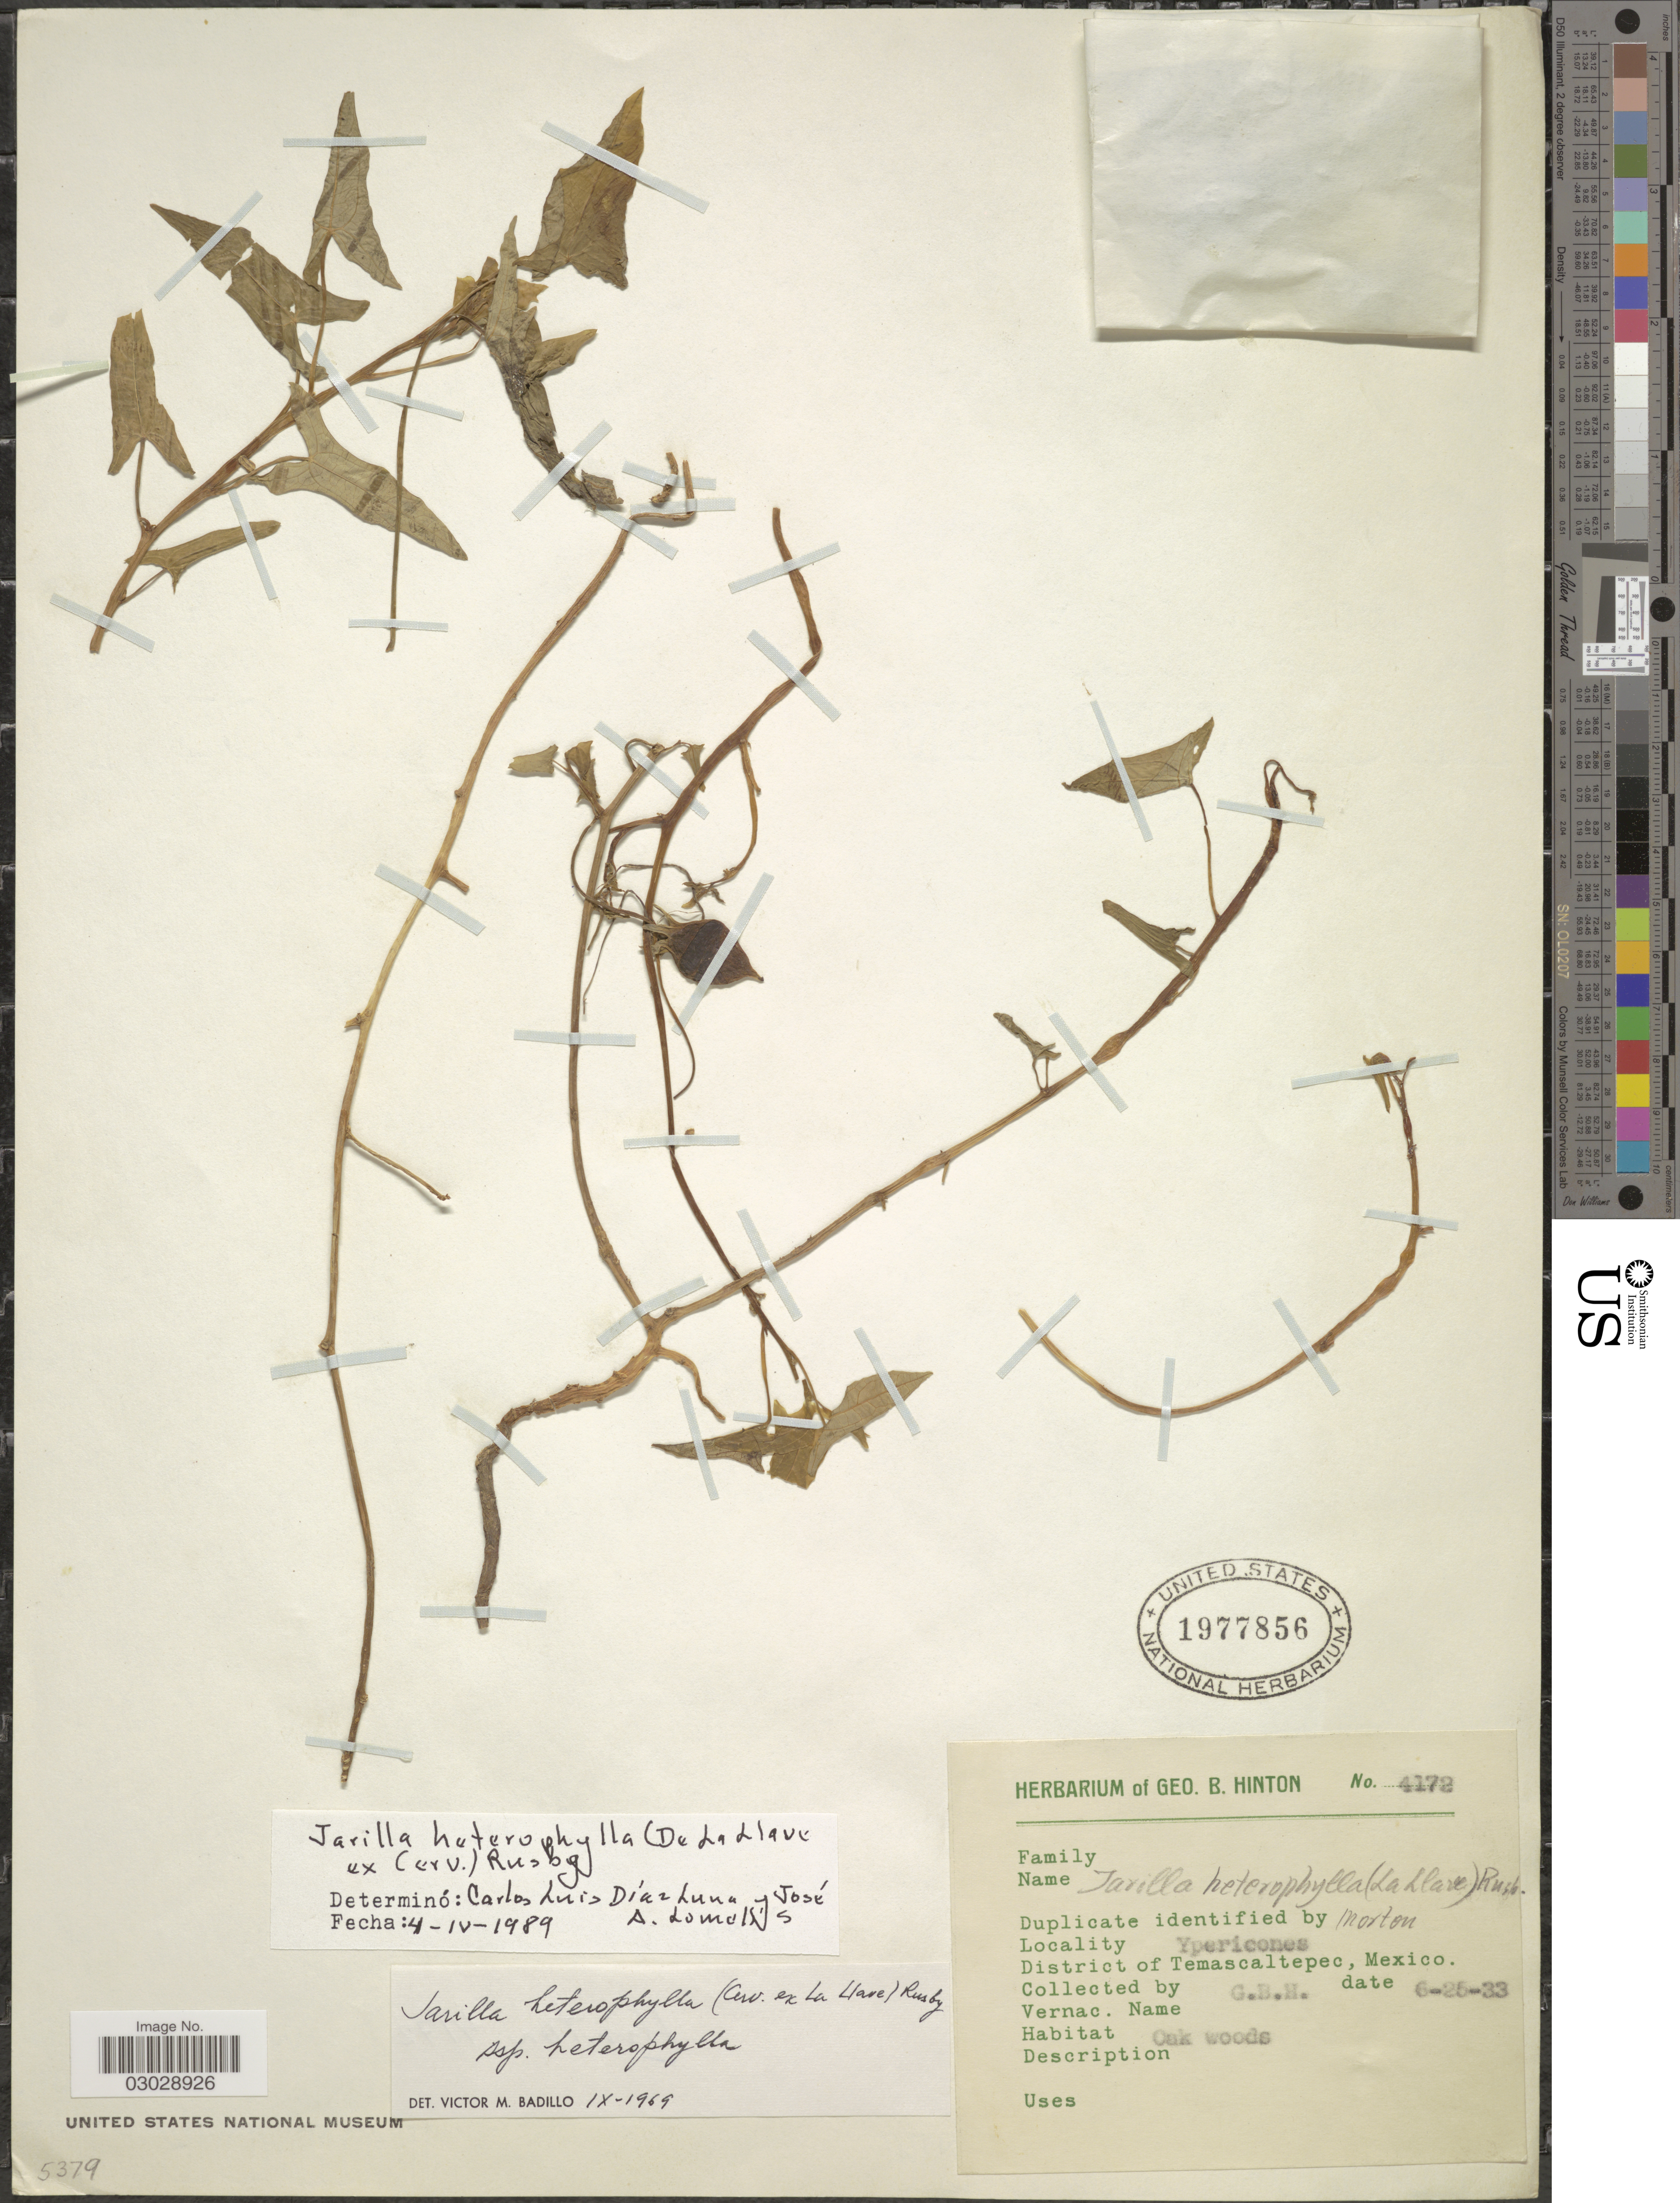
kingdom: Plantae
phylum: Tracheophyta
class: Magnoliopsida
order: Brassicales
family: Caricaceae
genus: Jarilla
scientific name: Jarilla heterophylla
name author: (Cerv. ex La Llave) Rusby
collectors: G. B. Hinton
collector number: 4172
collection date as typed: Transcribed d/m/y: 25/6/33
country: Mexico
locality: Ypericones. District of Temascaltepec.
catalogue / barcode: US 1977856